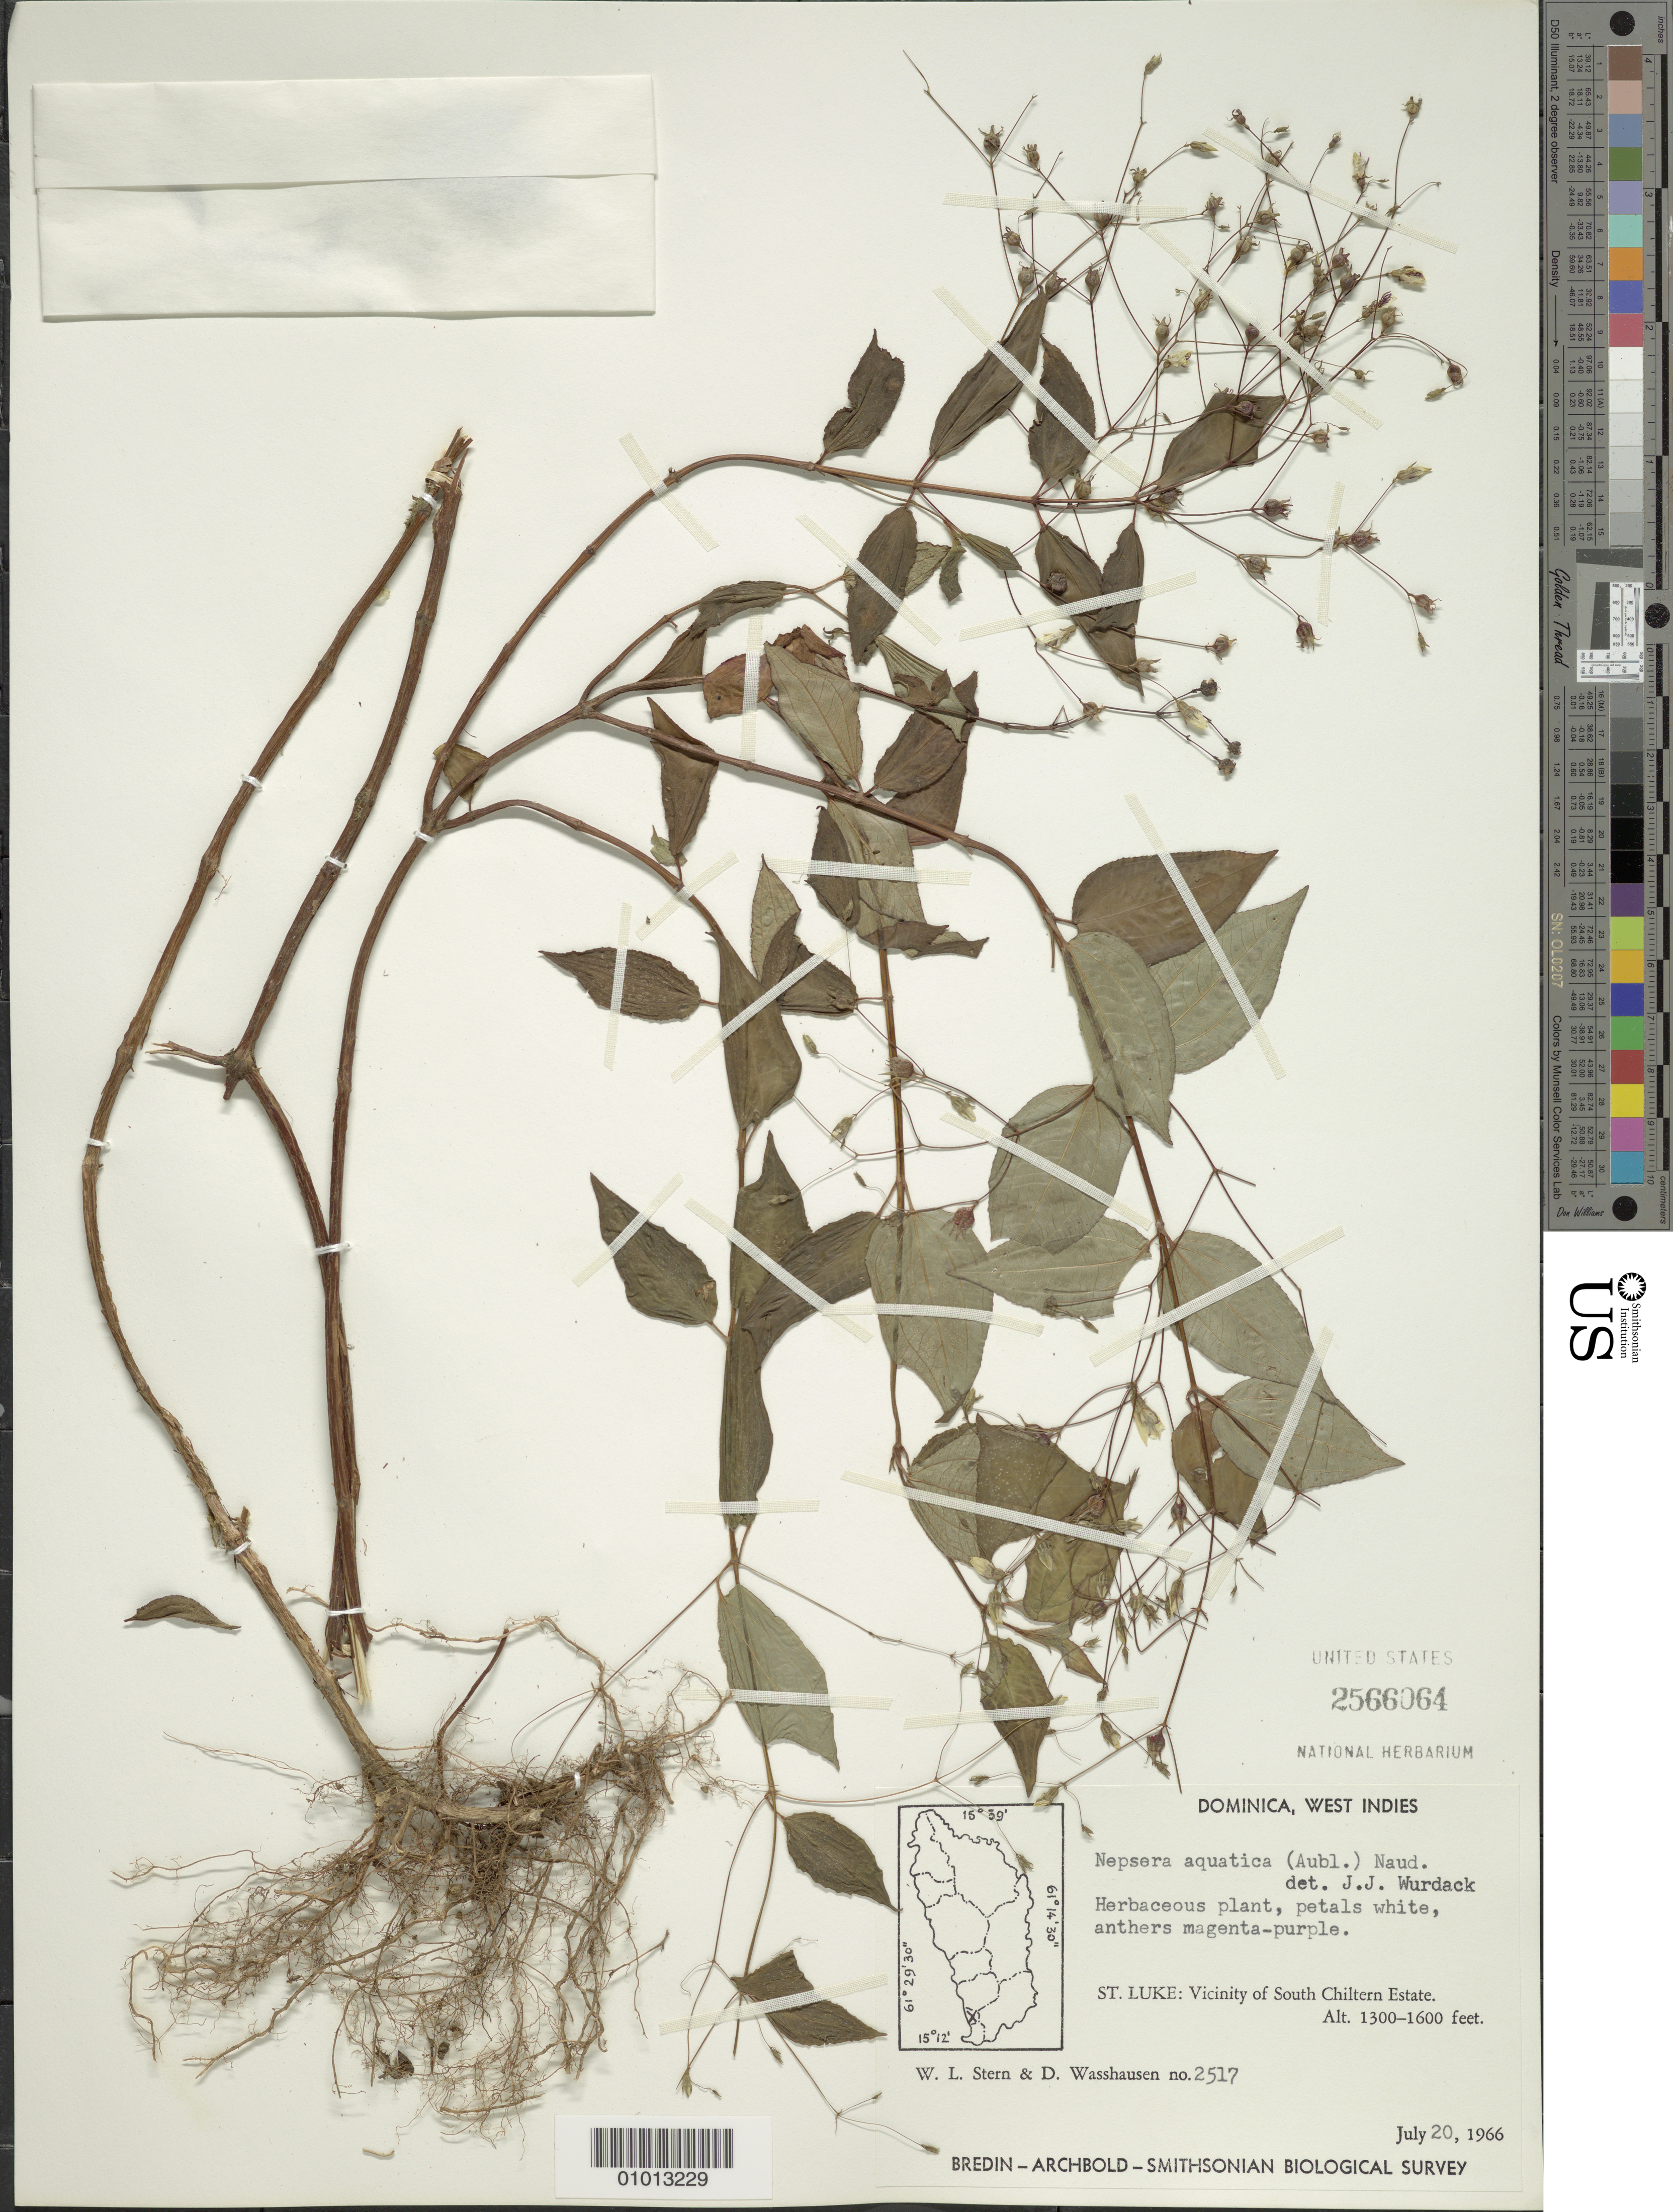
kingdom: Plantae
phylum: Tracheophyta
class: Magnoliopsida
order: Myrtales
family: Melastomataceae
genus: Nepsera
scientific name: Nepsera aquatica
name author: (Aubl.) Naudin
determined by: Wurdack, John J., (US), US (UNITED STATES)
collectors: W. L. Stern & D. C. Wasshausen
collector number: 2517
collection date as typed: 20 Jul 1966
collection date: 1966-07-20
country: Dominica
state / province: St. Luke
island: Dominica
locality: Vicinity of South Chiltern Estate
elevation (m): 396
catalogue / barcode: US 2566064